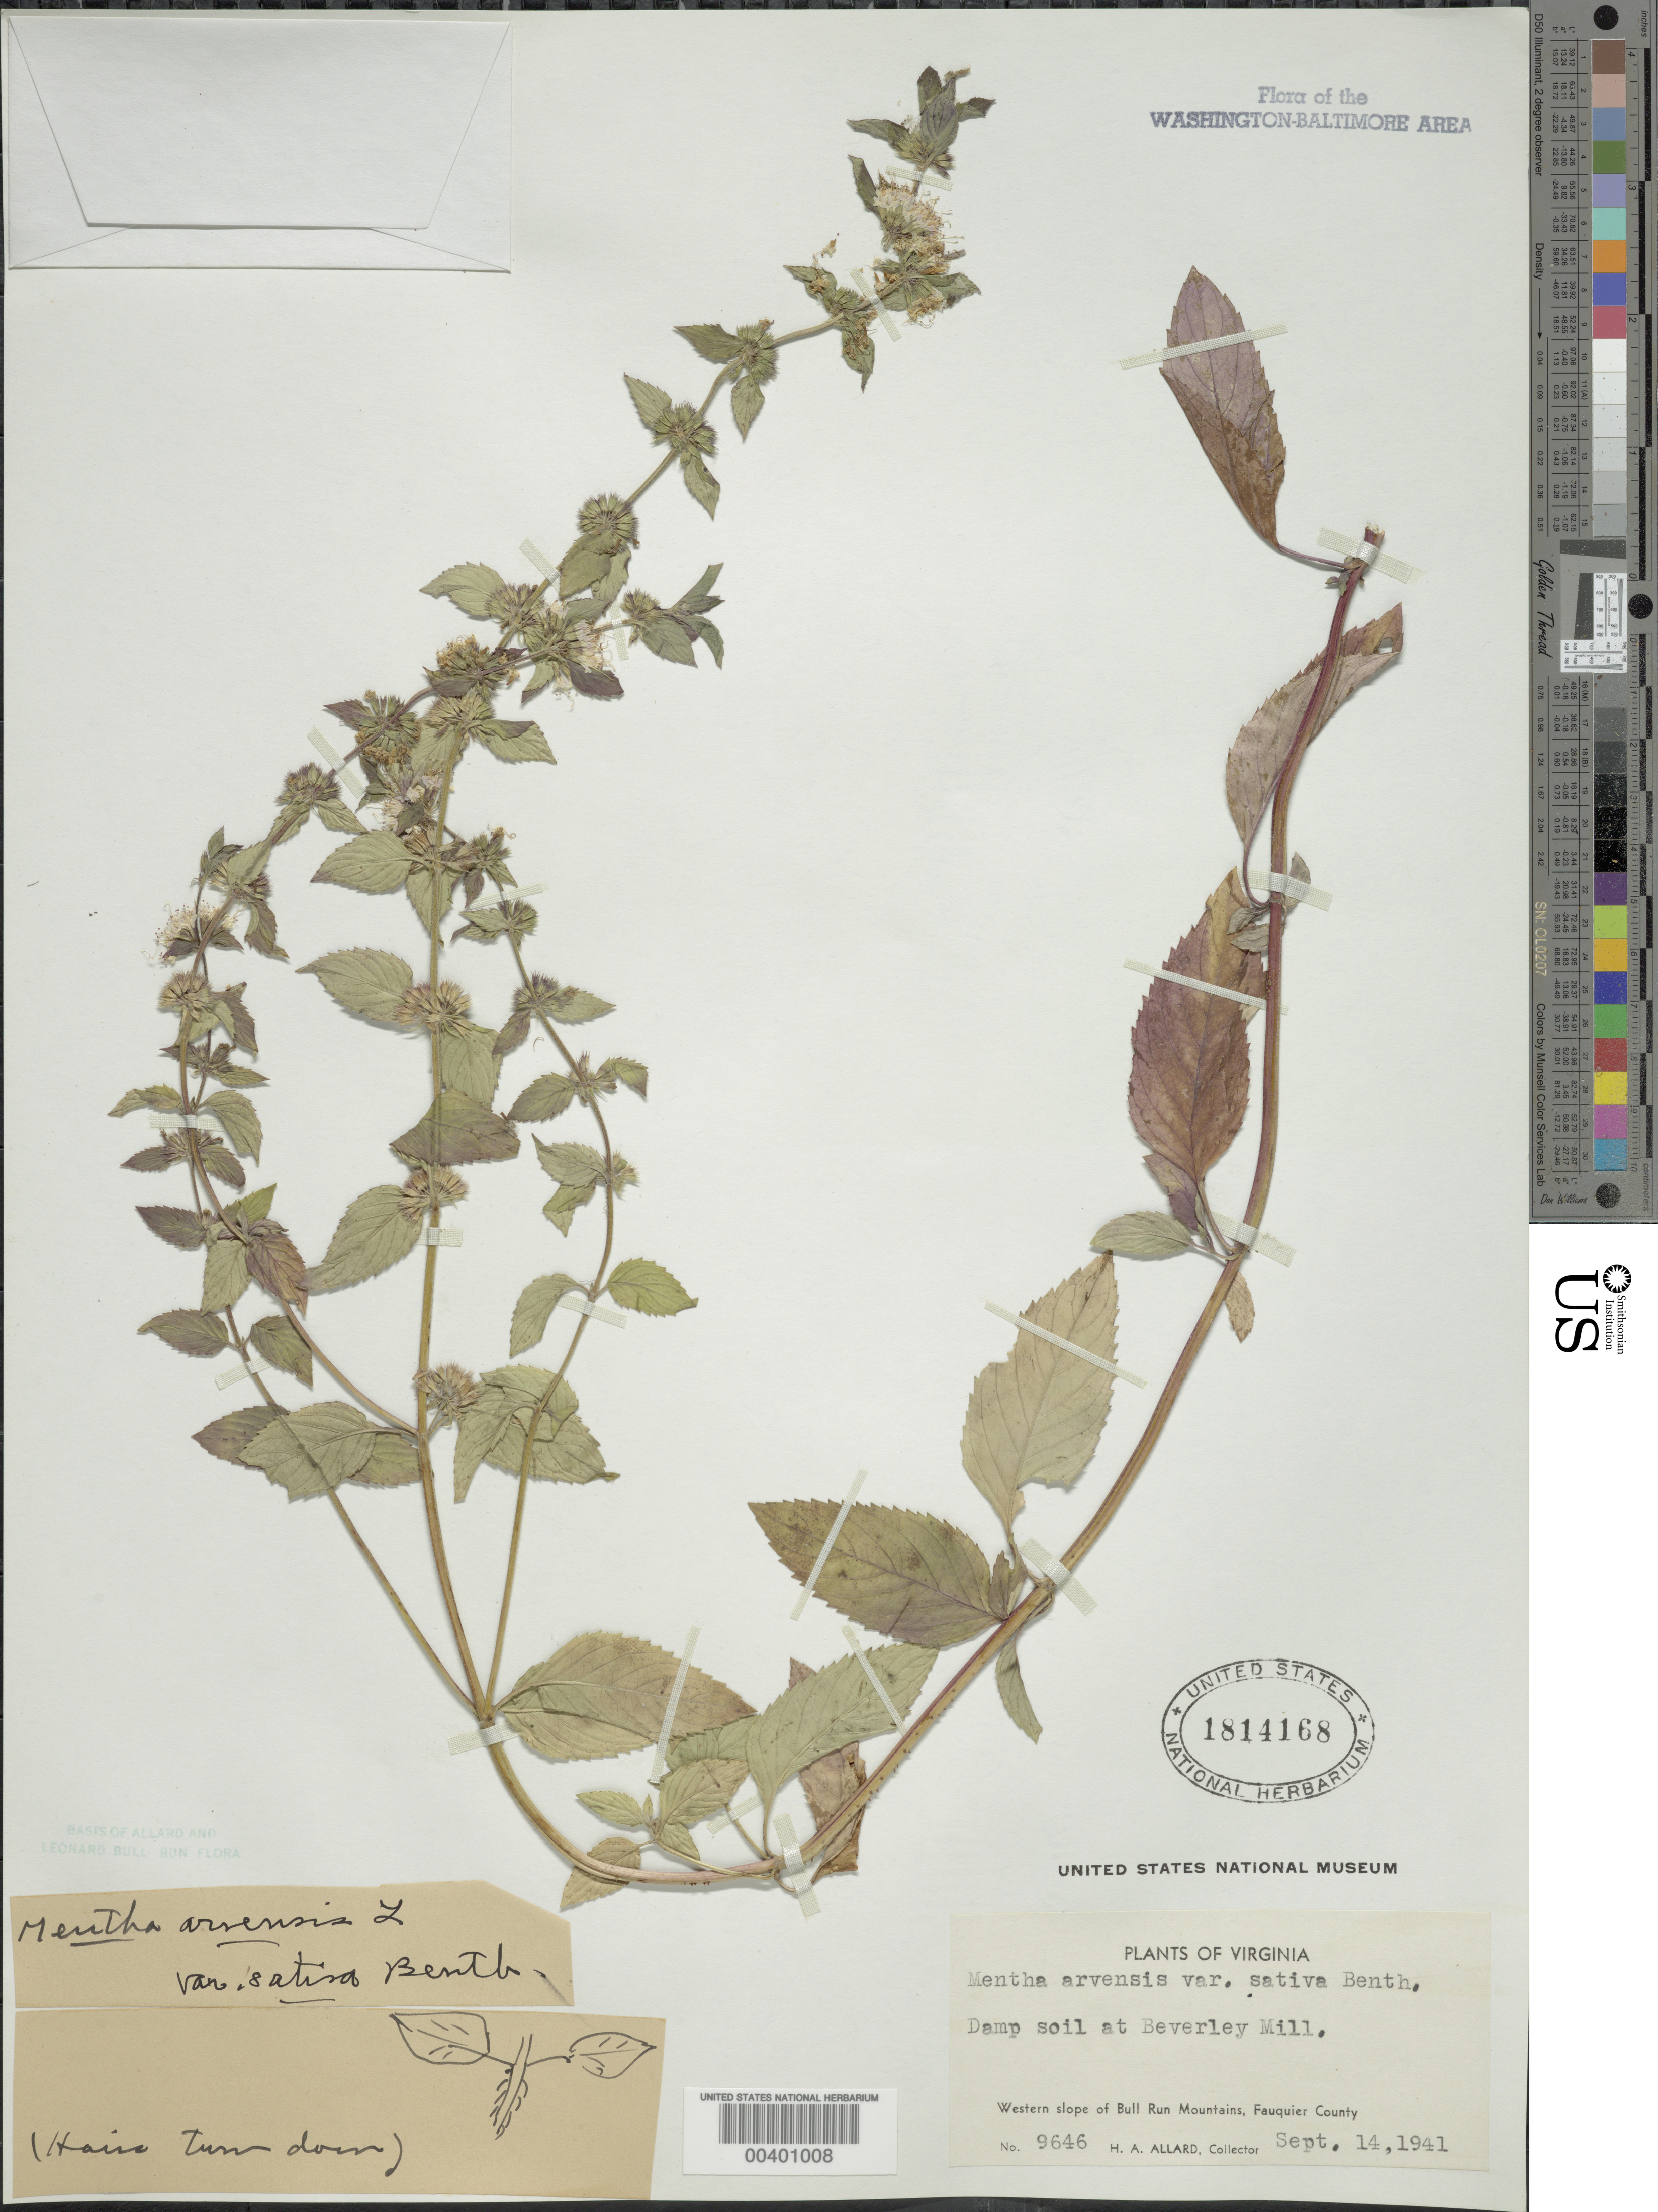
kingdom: Plantae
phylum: Tracheophyta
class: Magnoliopsida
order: Lamiales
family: Lamiaceae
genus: Mentha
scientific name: Mentha arvensis var. sativa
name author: Benth.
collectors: H. A. Allard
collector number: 9646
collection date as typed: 14 Sep 1941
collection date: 1941-09-14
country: United States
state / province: Virginia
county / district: Fauquier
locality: Beverley Mill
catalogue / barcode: US 1814168